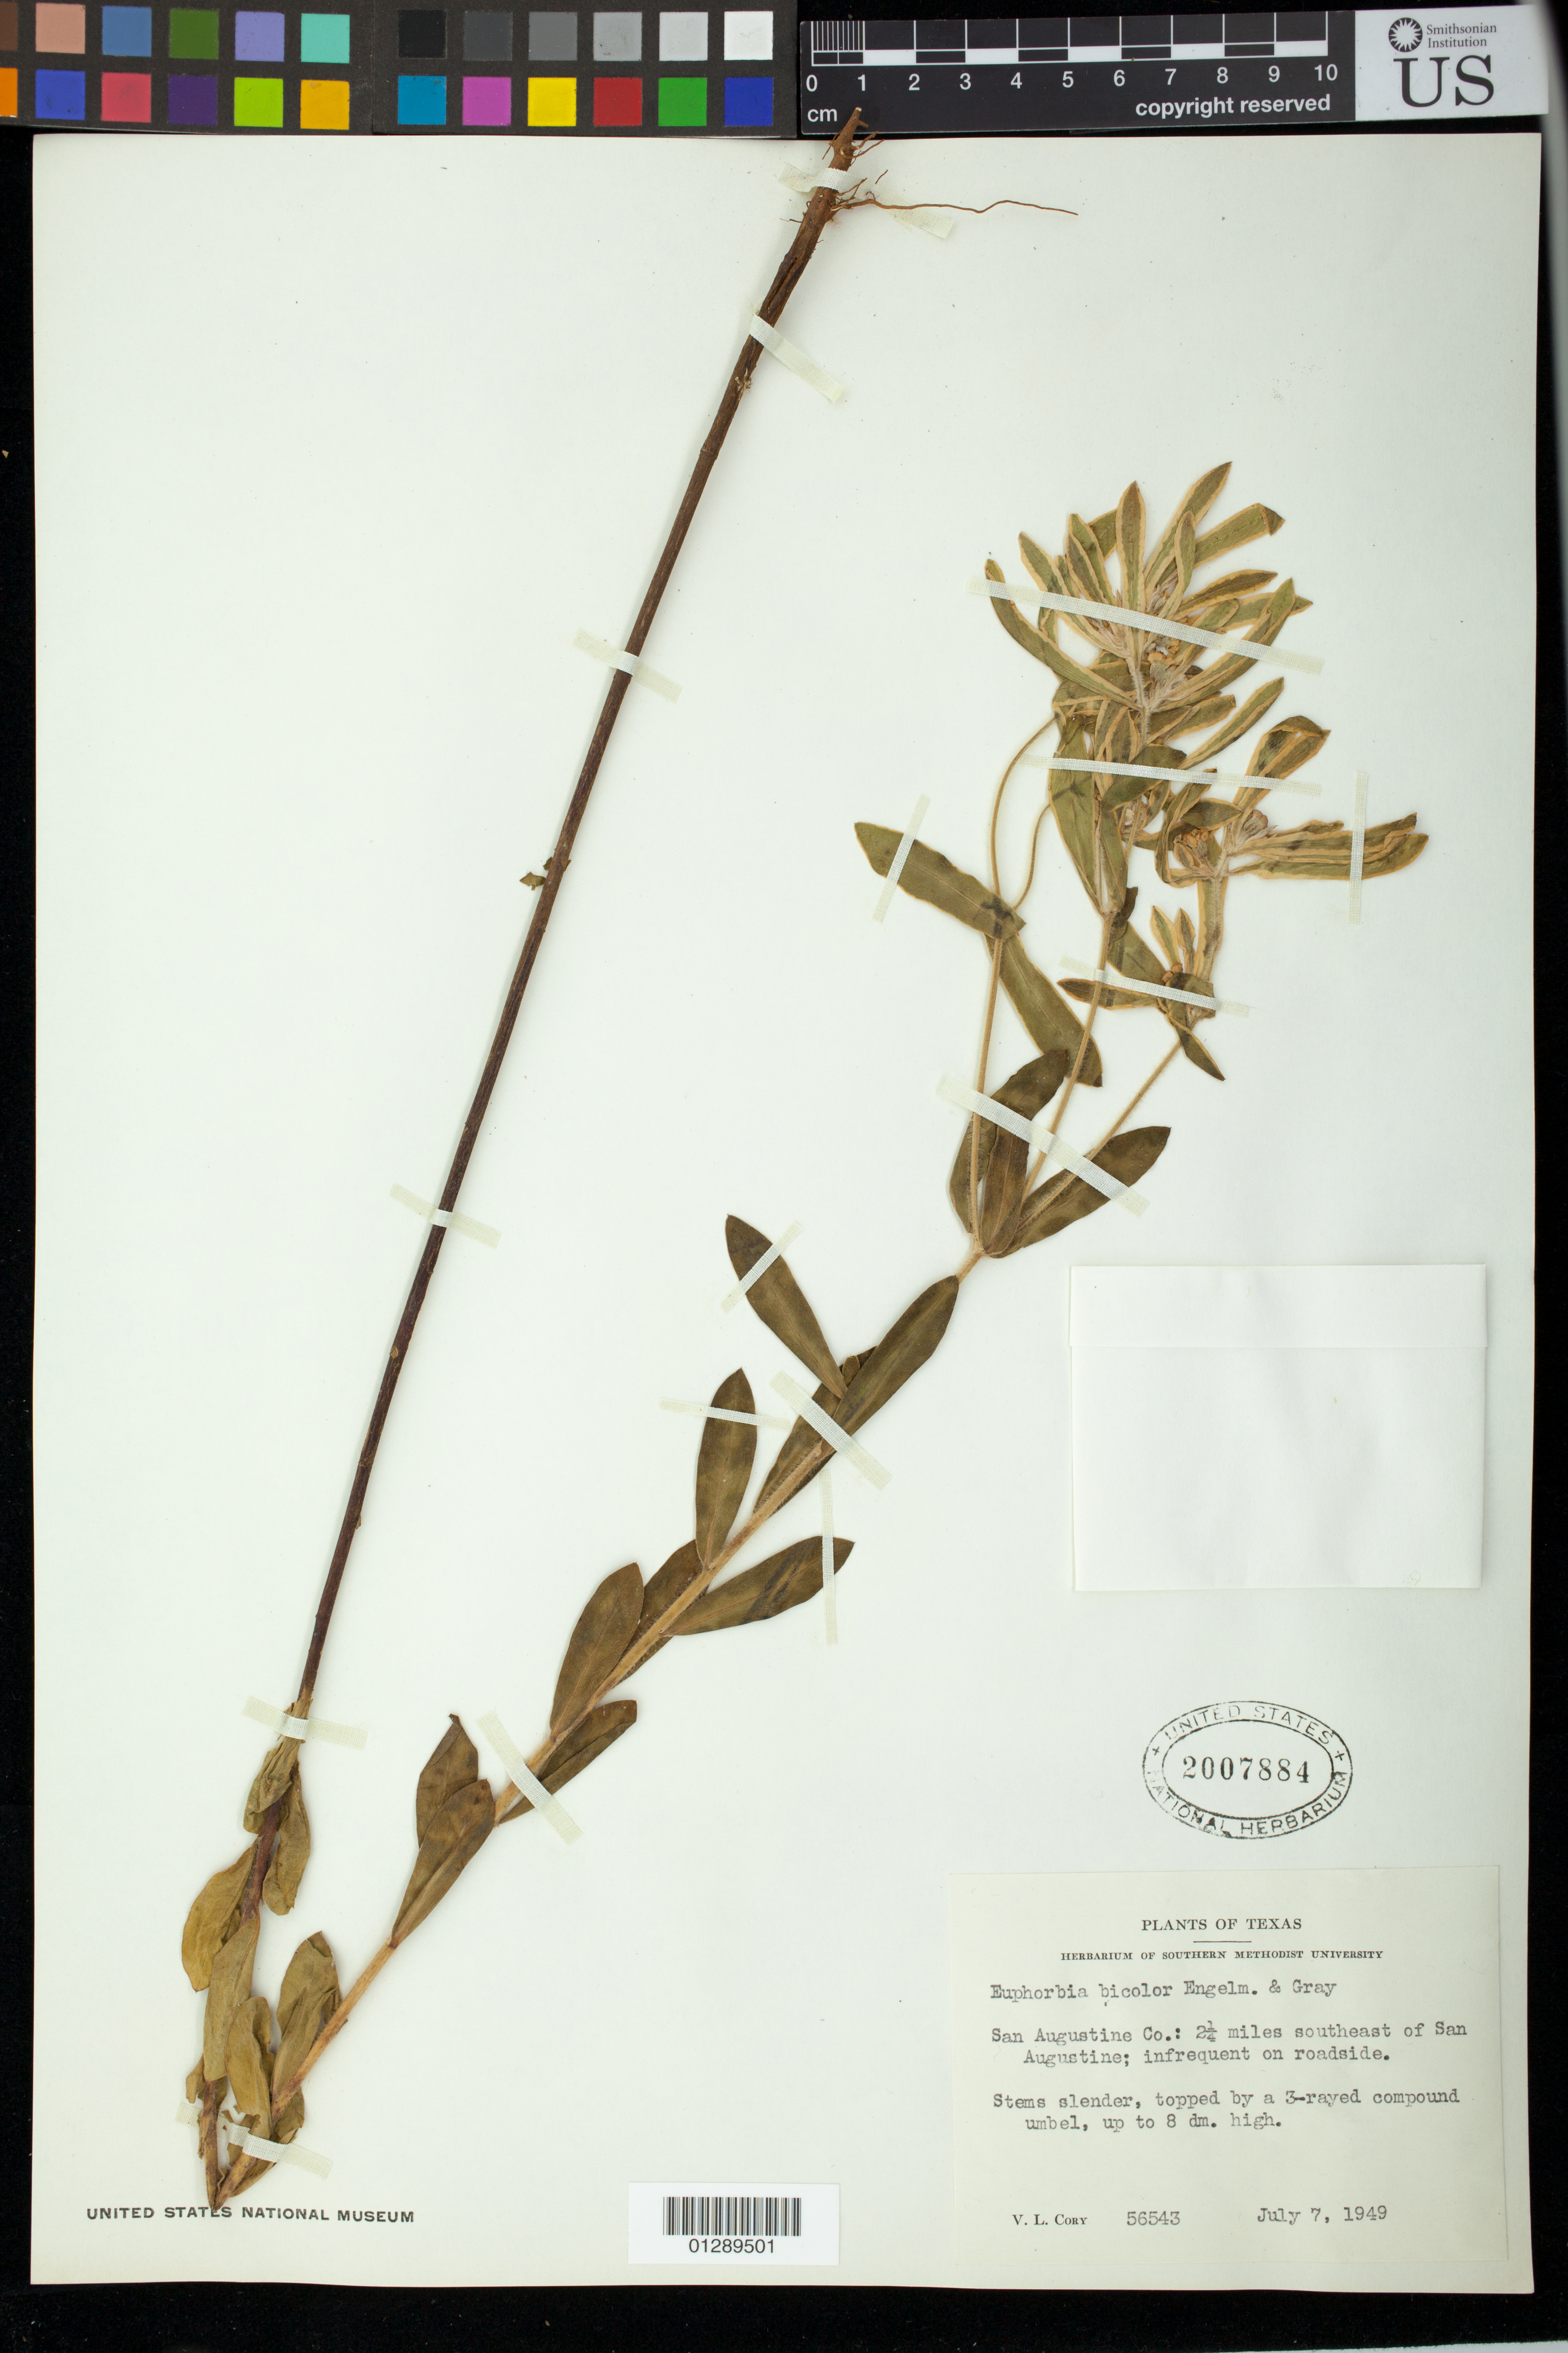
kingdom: Plantae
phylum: Tracheophyta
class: Magnoliopsida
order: Malpighiales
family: Euphorbiaceae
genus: Euphorbia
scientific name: Euphorbia bicolor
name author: Engelm. & A. Gray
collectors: V. Cory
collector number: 56543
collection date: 1949-07-07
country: United States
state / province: Texas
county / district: San Augustine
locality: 2 1/4 miles southeast of San Augustine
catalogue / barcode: US 2007884